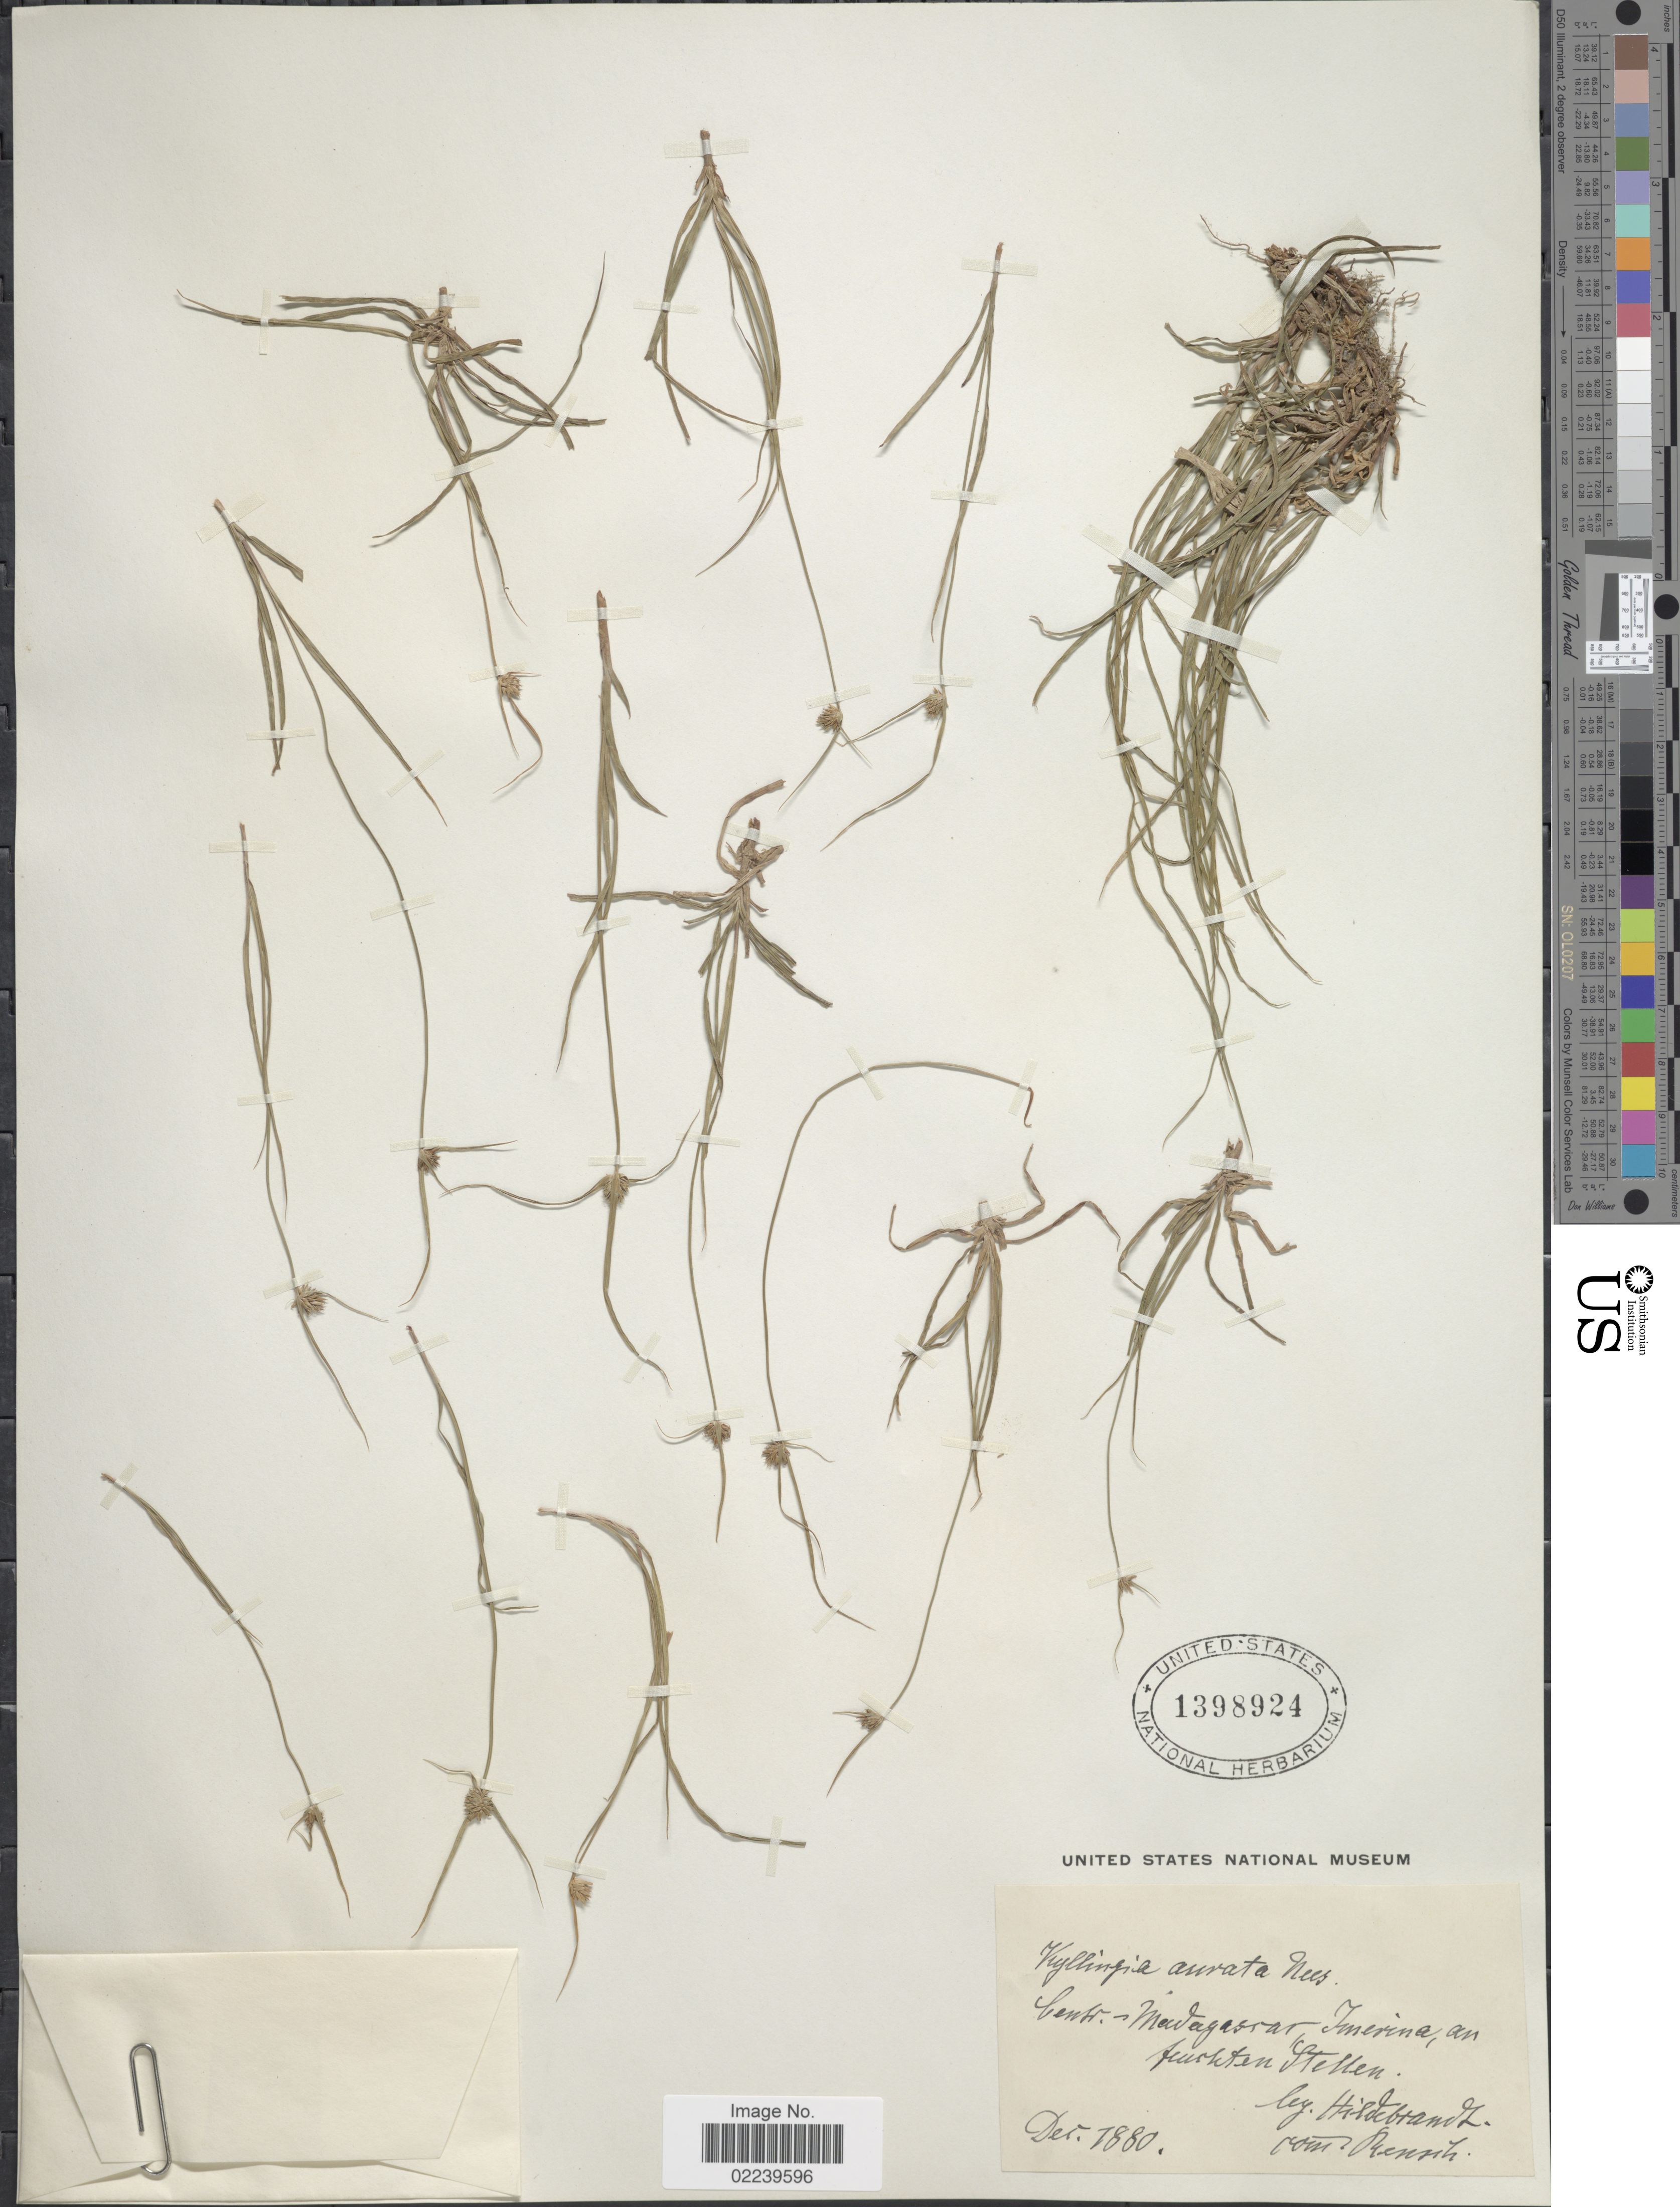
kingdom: Plantae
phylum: Tracheophyta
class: Liliopsida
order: Poales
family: Cyperaceae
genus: Cyperus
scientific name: Cyperus auratus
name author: (Nees) Huygh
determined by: Strong, Mark T., (BOT), Smithsonian Institution - National Museum of Natural History (UNITED STATES)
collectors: J. Hildebrandt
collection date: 1880-12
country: Madagascar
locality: Centr.-Madagascar Imerina, an feuchten Stellen.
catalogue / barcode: US 1398924